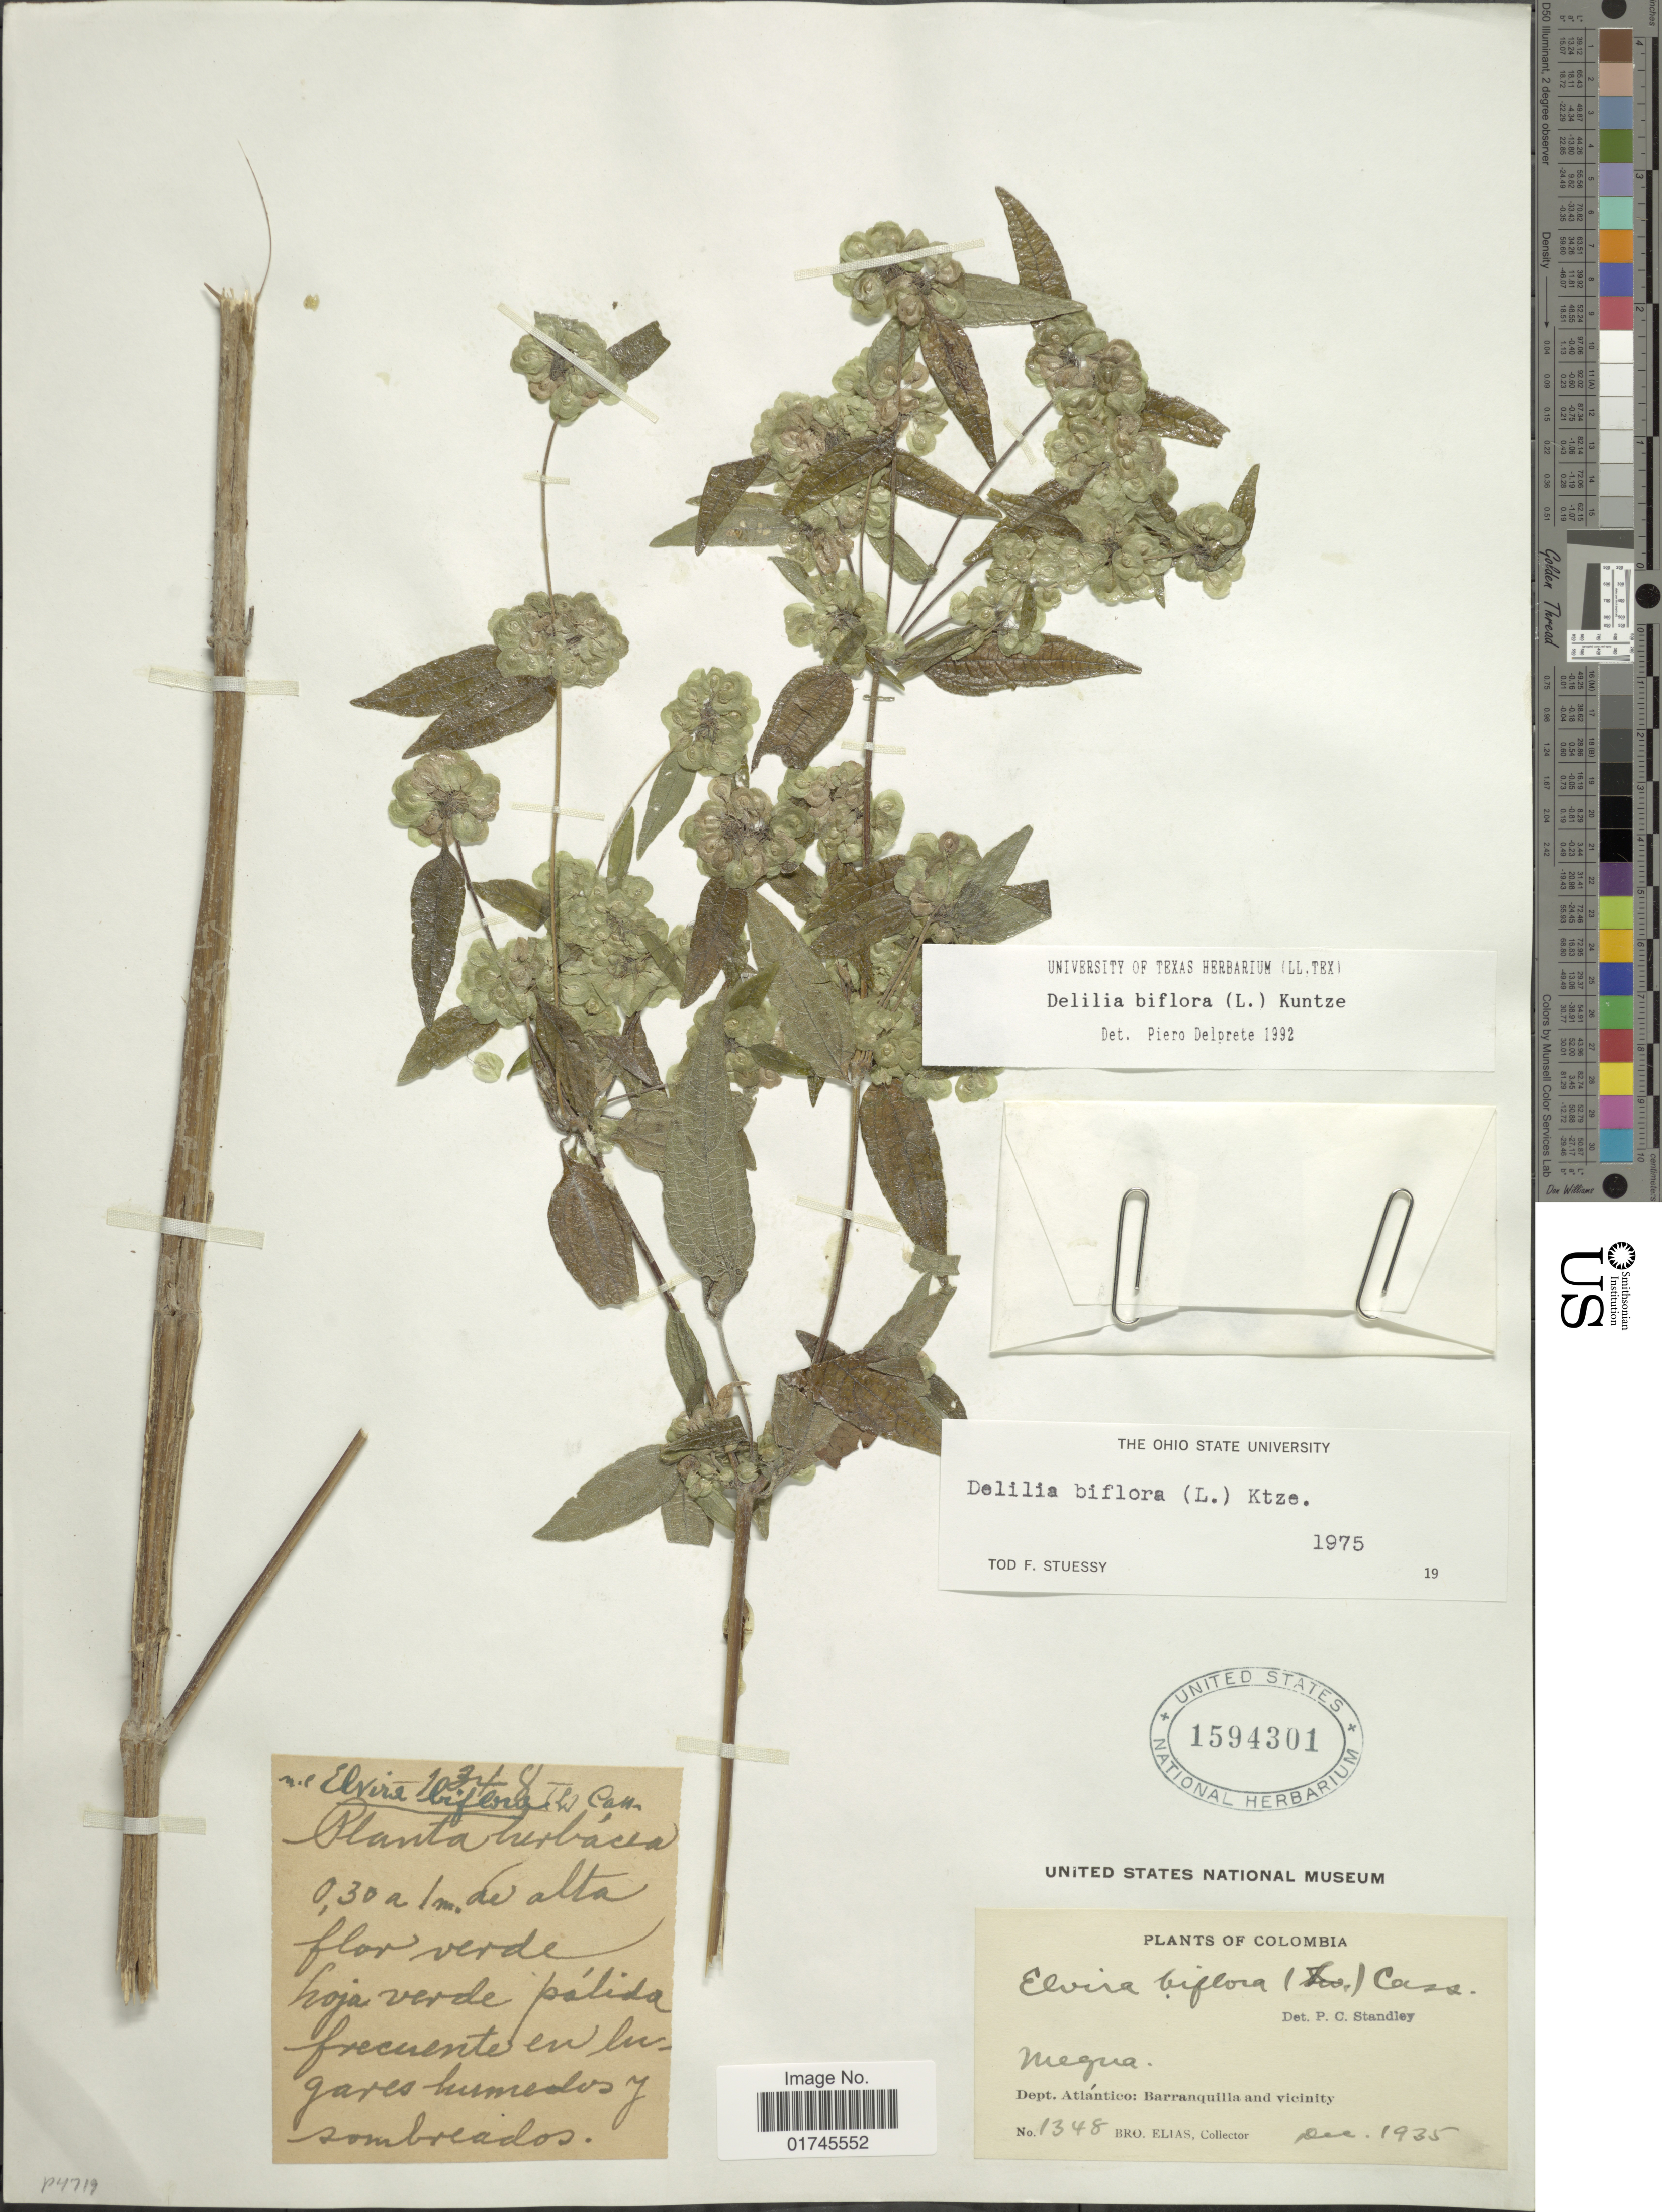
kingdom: Plantae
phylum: Tracheophyta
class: Magnoliopsida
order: Asterales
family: Asteraceae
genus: Delilia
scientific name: Delilia biflora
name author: (L.) Kuntze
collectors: Bro. Elias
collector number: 1348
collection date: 1935-12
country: Colombia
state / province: Atlántico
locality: Megua, Dept. Atlántica: Barranquilla and vicinity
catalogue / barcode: US 1594301